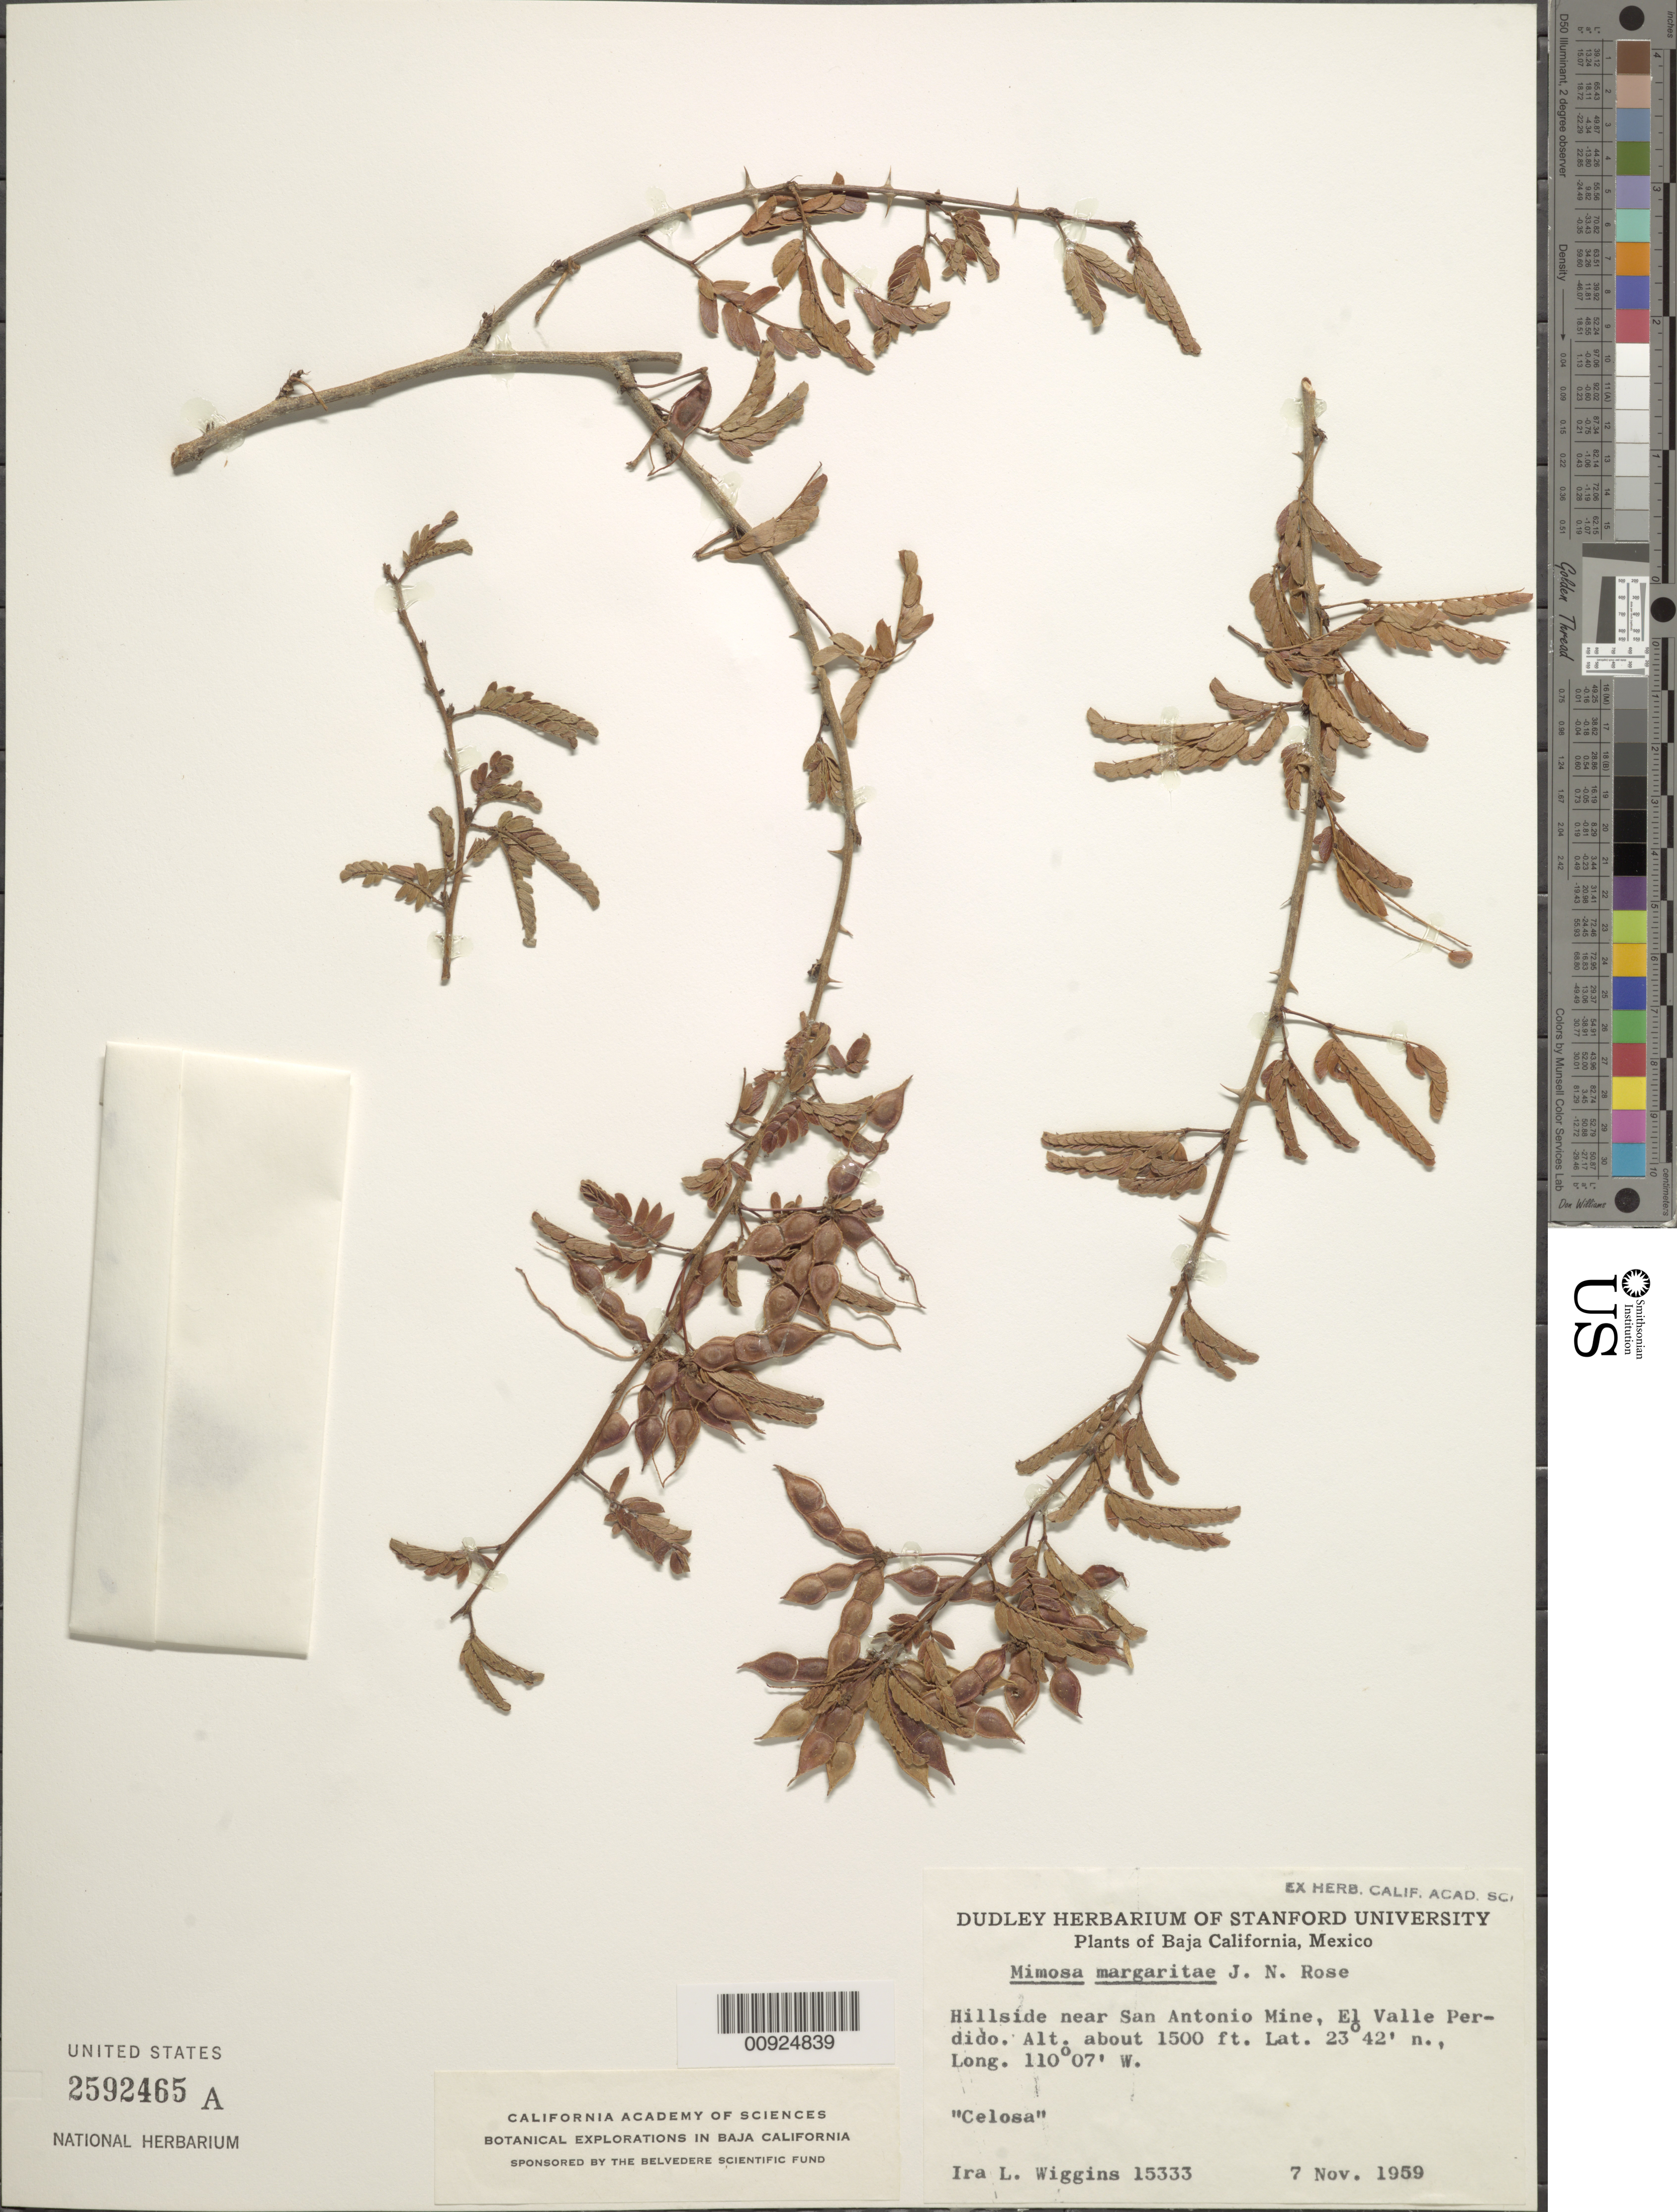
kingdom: Plantae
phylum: Tracheophyta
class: Magnoliopsida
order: Fabales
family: Fabaceae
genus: Mimosa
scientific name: Mimosa margaritae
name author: Rose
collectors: I. L. Wiggins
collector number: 15333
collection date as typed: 07 Nov 1959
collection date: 1959-11-07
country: Mexico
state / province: Baja California Sur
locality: Near San Antonio Mine, El Valle Perdido.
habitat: Hillside.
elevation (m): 457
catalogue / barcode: US 2592465A